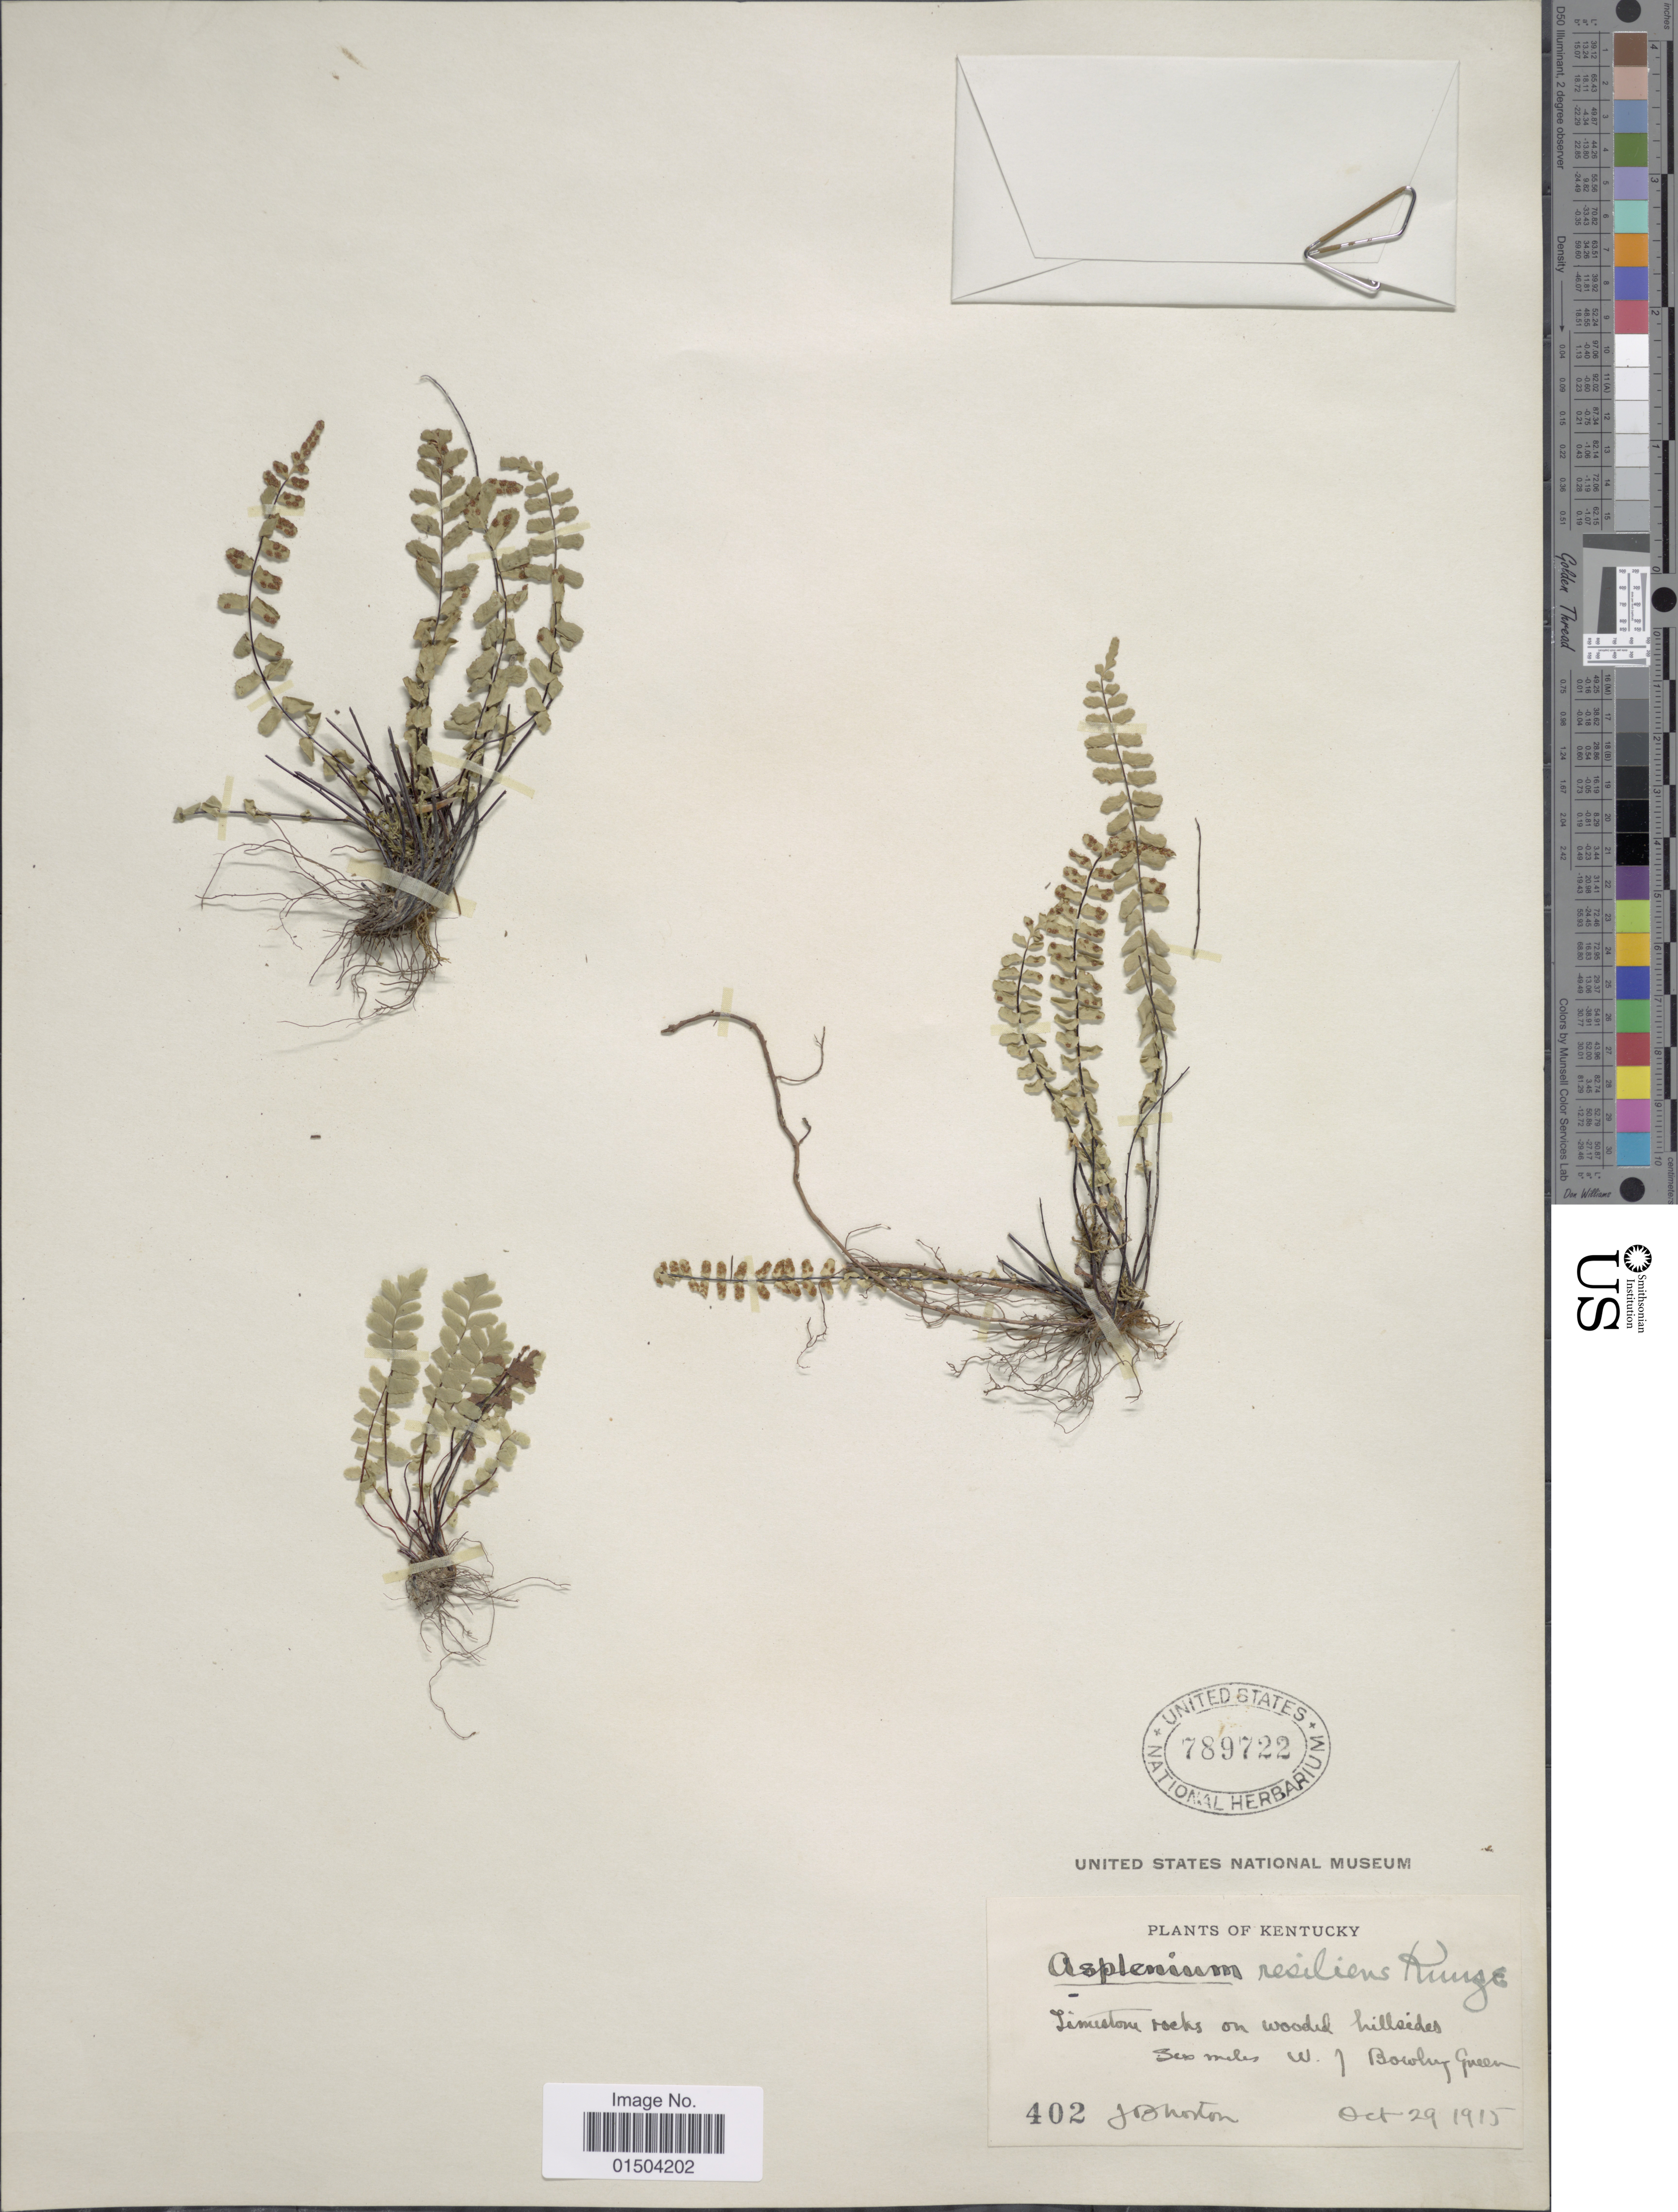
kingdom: Plantae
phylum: Tracheophyta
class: Polypodiopsida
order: Polypodiales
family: Aspleniaceae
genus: Asplenium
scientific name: Asplenium resiliens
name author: Kunze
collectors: J. B. Norton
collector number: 402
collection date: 1915-10-29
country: United States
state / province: Kentucky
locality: Limestone rocks on wooded hillside. Six miles W. of Bowling Green.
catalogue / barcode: US 789722